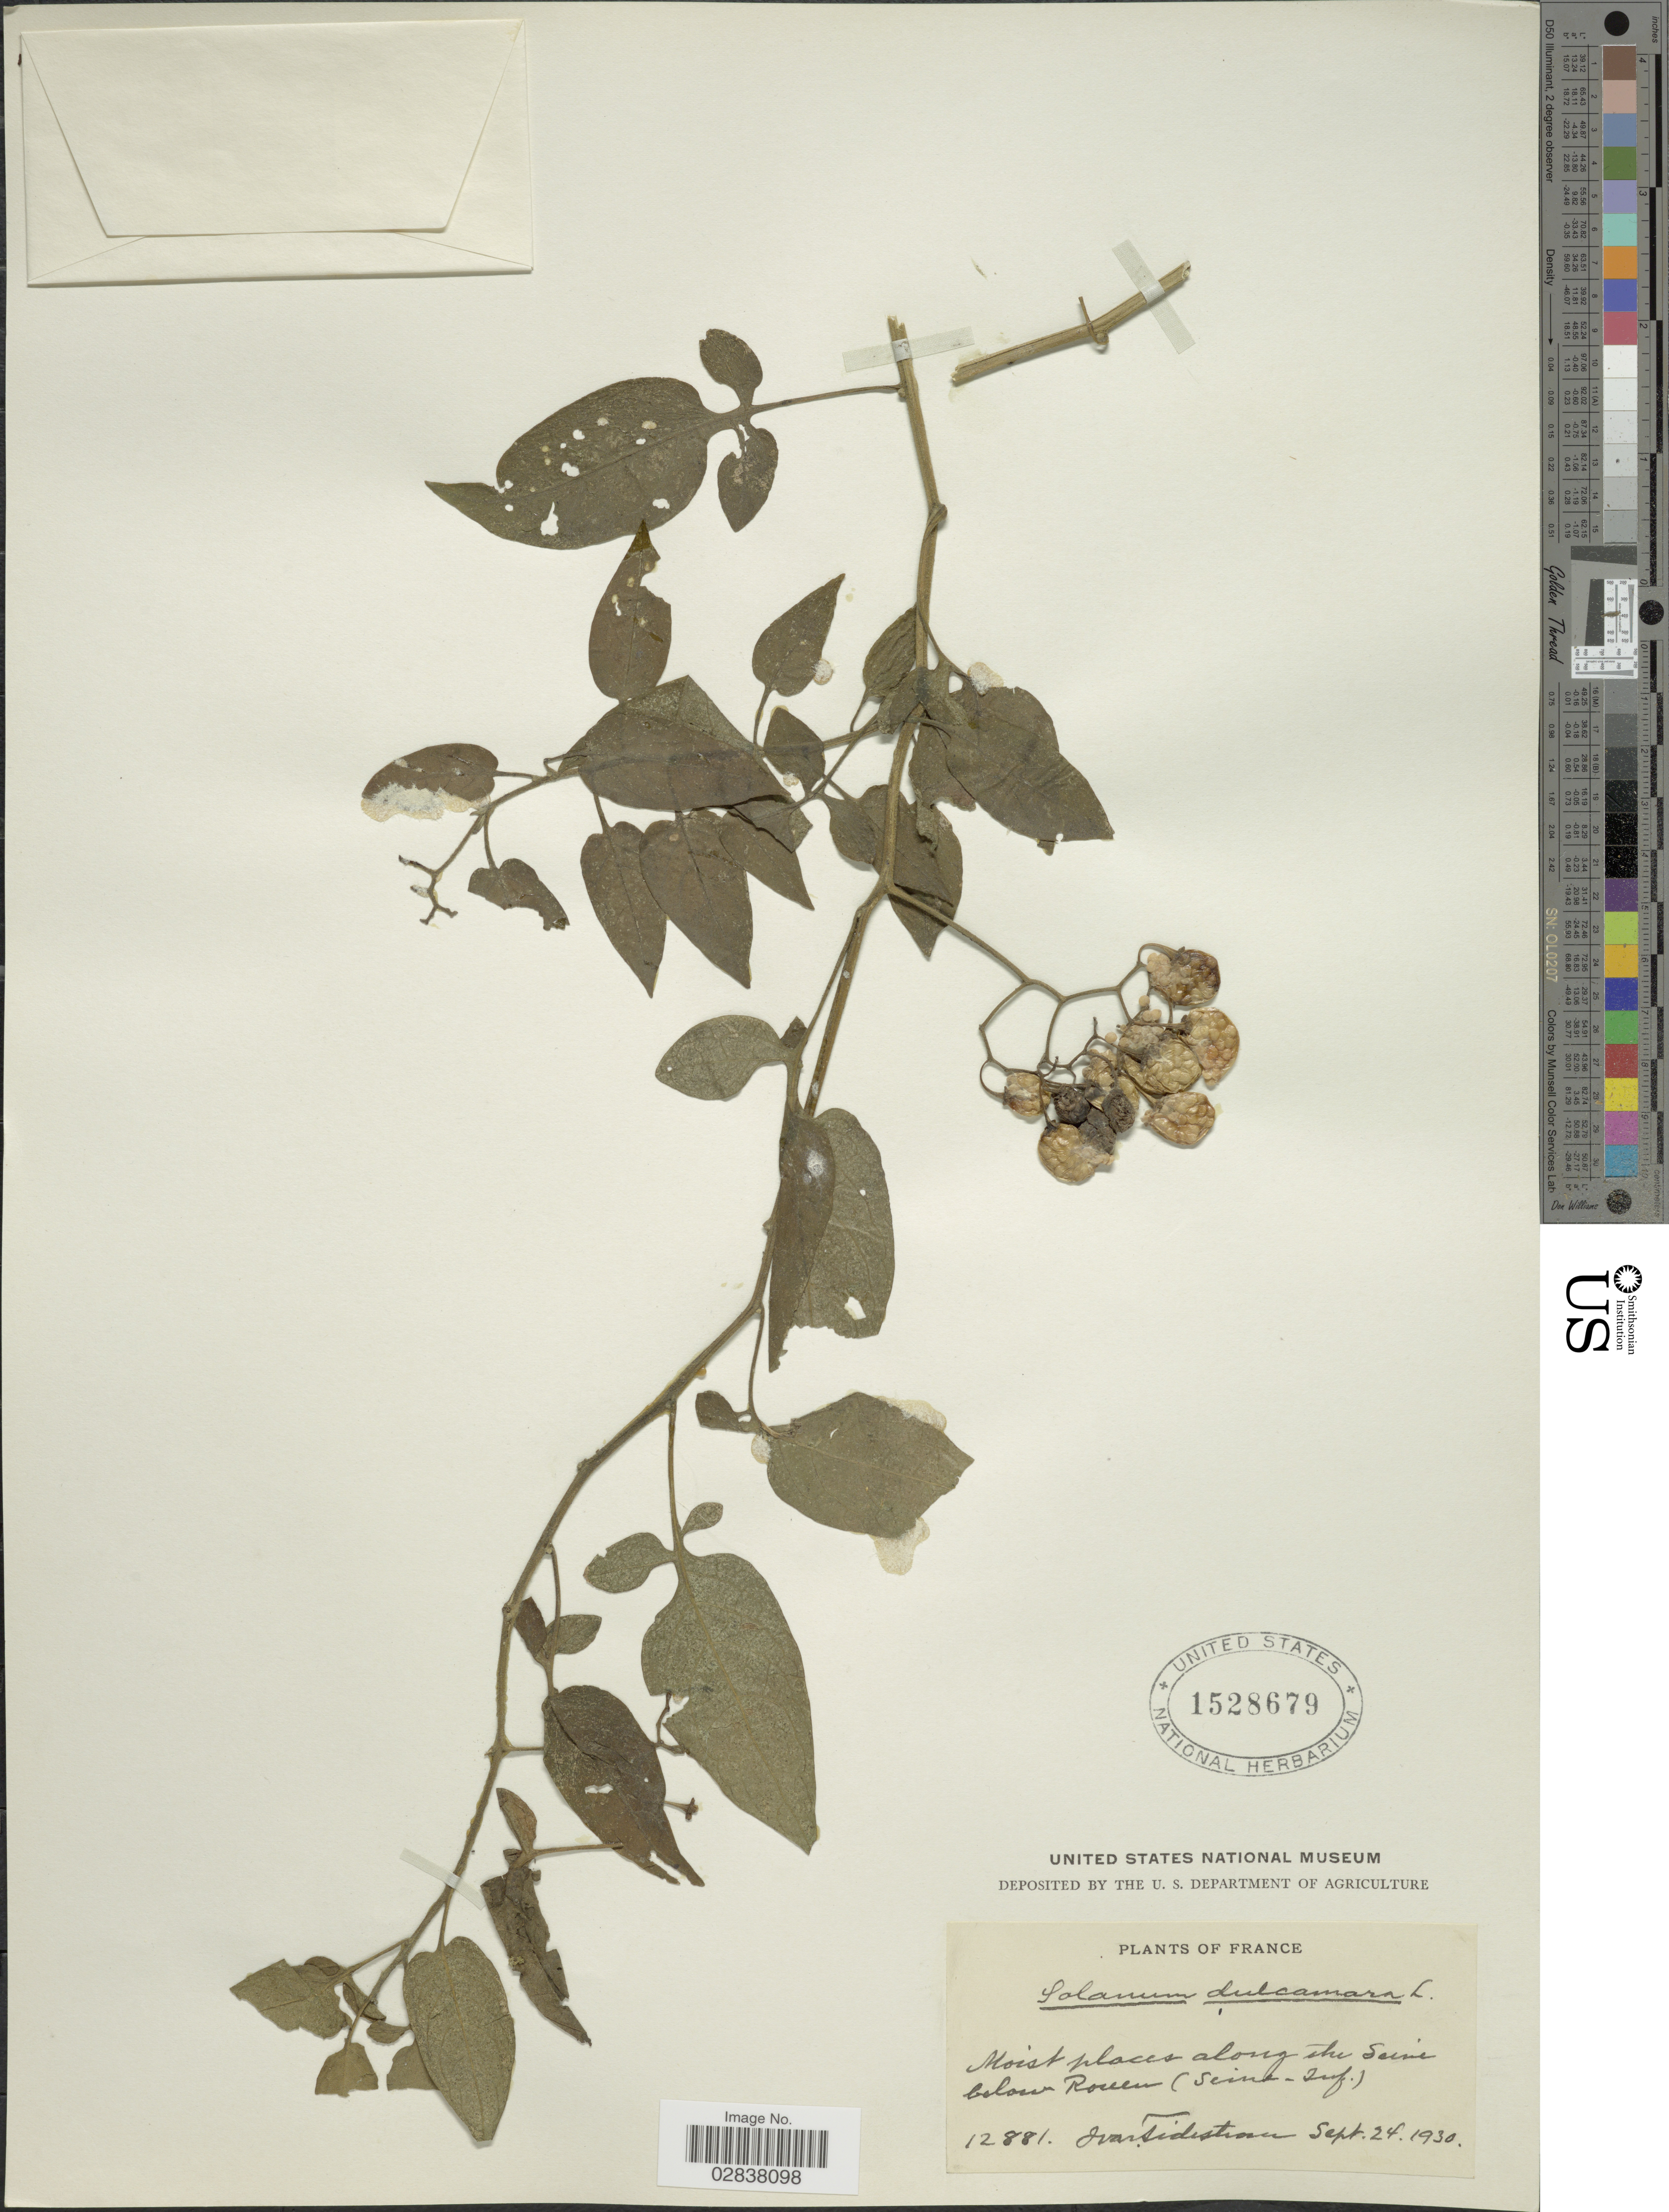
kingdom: Plantae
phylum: Tracheophyta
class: Magnoliopsida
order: Solanales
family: Solanaceae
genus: Solanum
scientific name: Solanum dulcamara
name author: L.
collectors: I. F. Tidestrom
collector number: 12881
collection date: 1930-09-24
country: France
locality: Moist places along the Seine below Rouen (Seine-Inf.)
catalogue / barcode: US 1528679